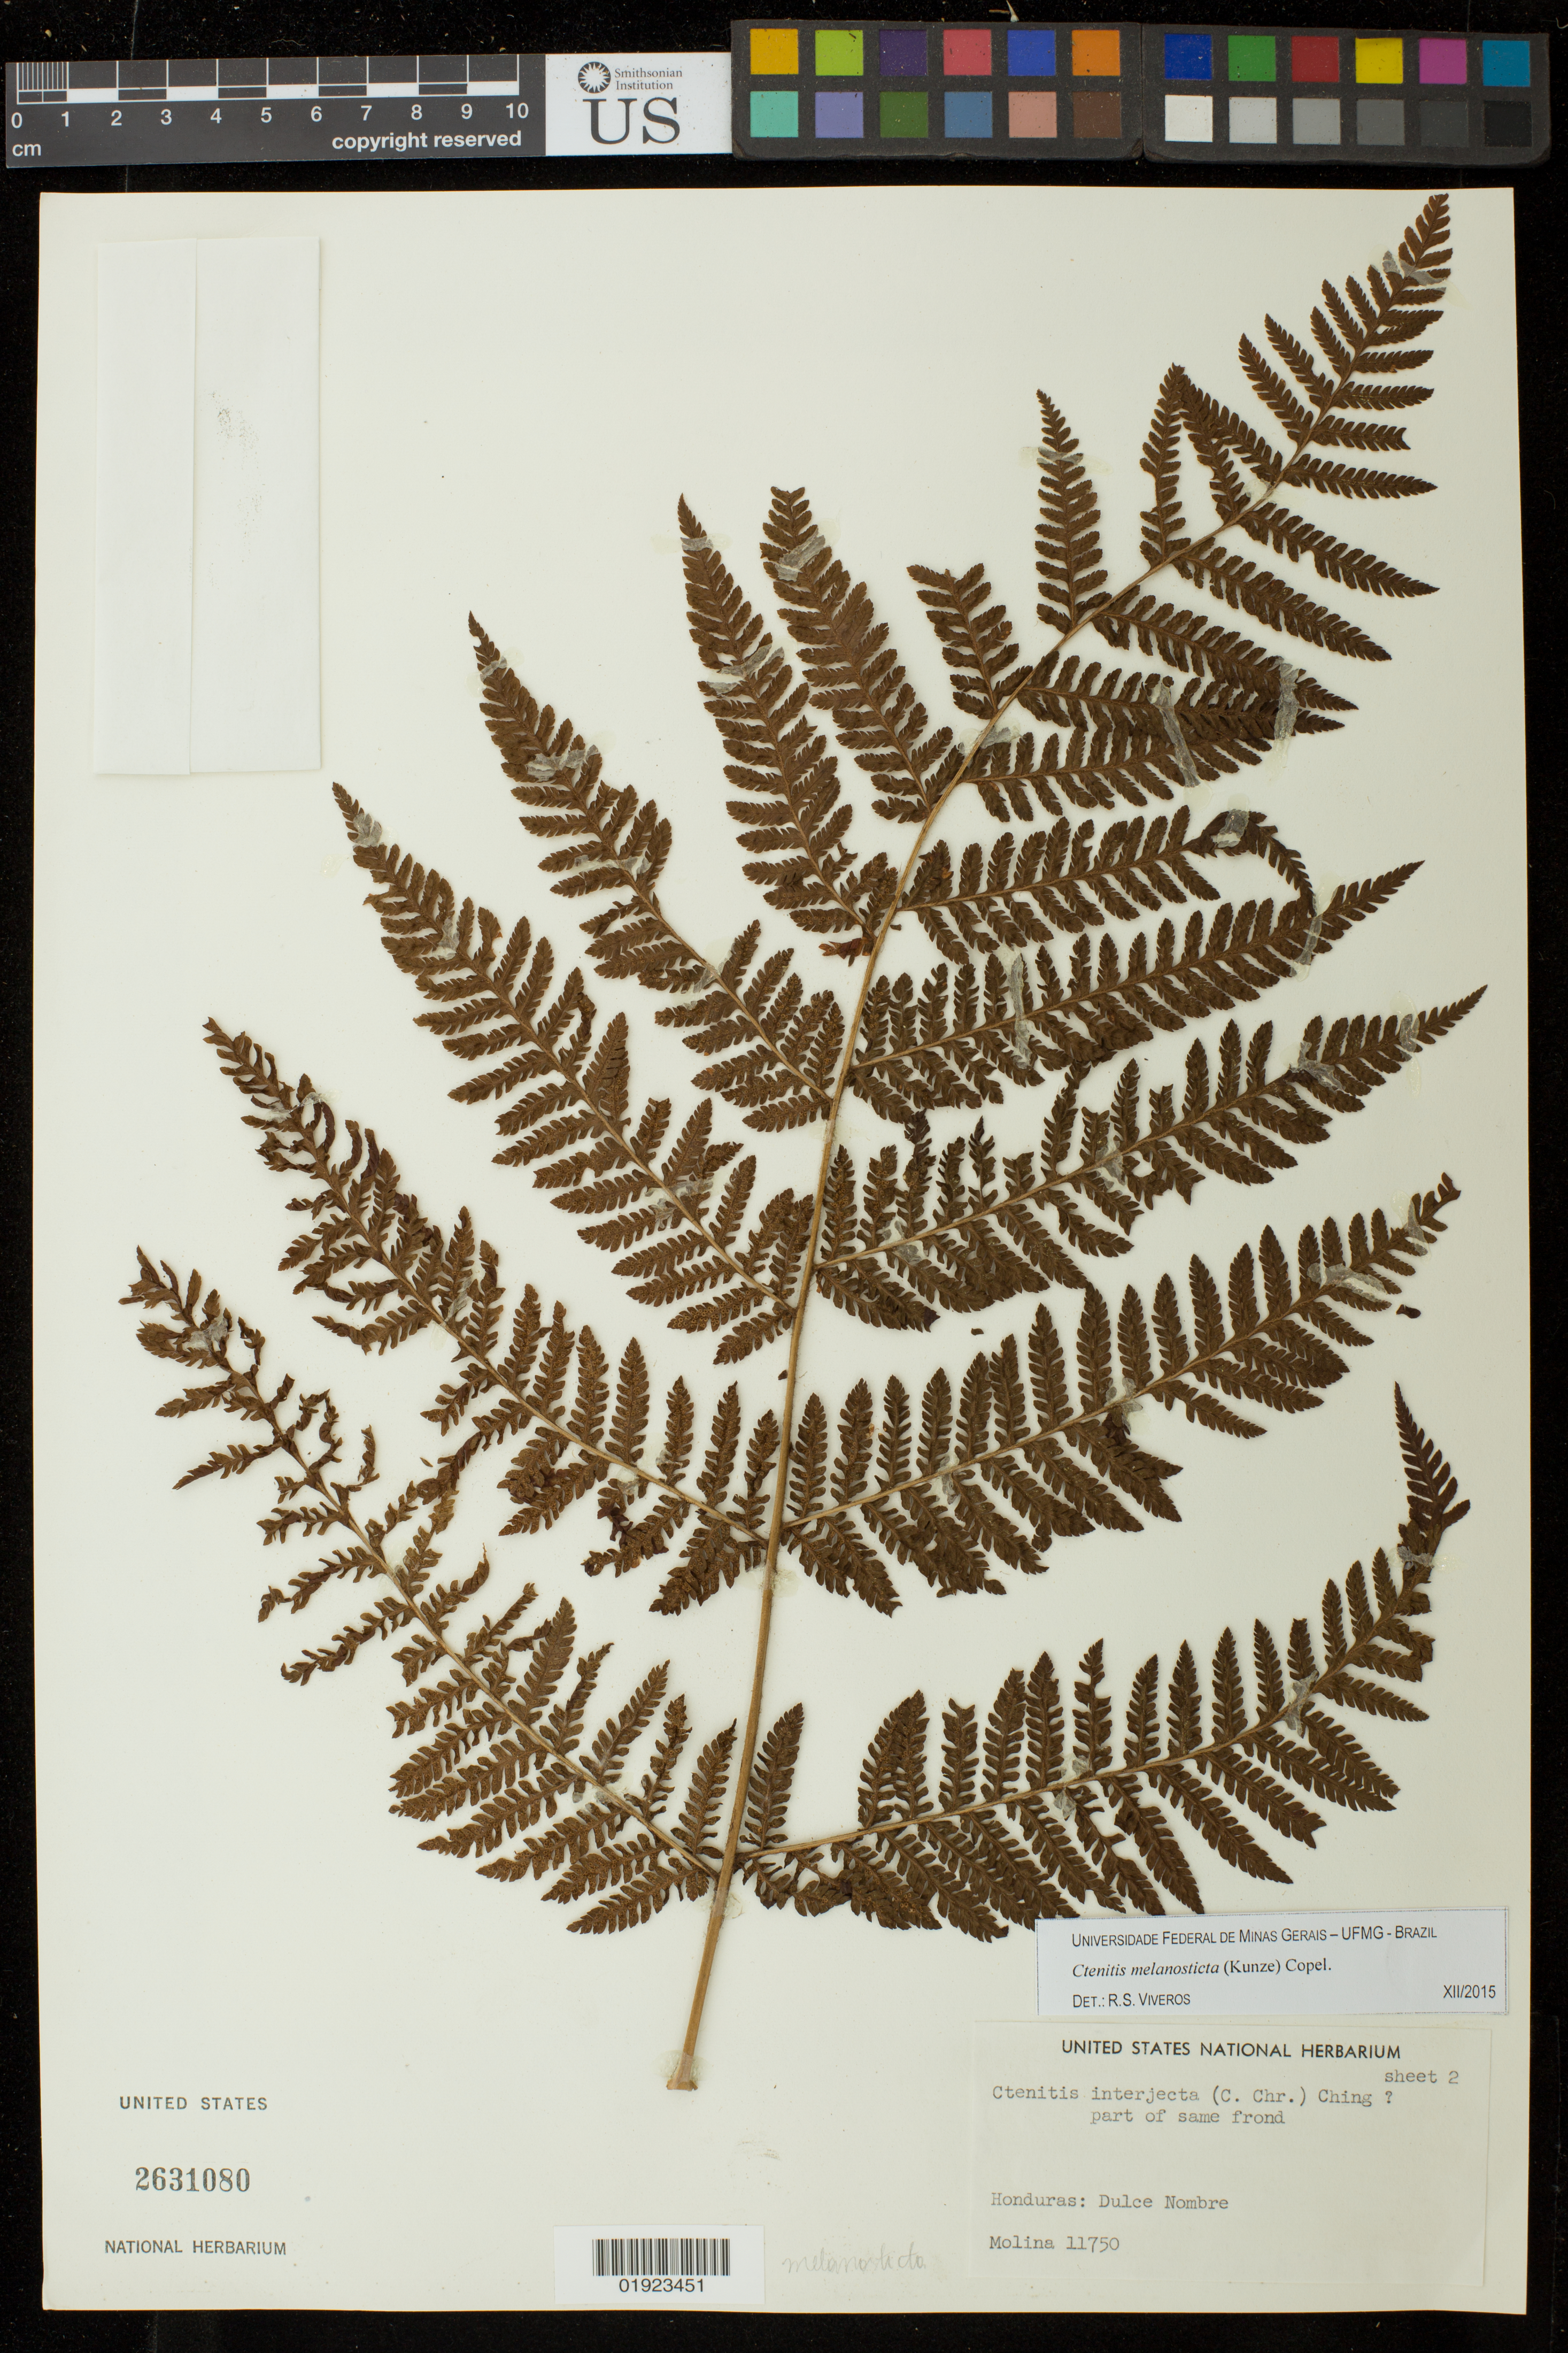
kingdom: Plantae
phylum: Tracheophyta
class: Polypodiopsida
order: Polypodiales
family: Dryopteridaceae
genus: Ctenitis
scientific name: Ctenitis melanosticta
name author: (Kunze) Copel.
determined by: Viveros, R. S.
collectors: A. Molina R.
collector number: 11750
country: Honduras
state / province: Copán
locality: Dulce Nombre.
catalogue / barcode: US 2631080